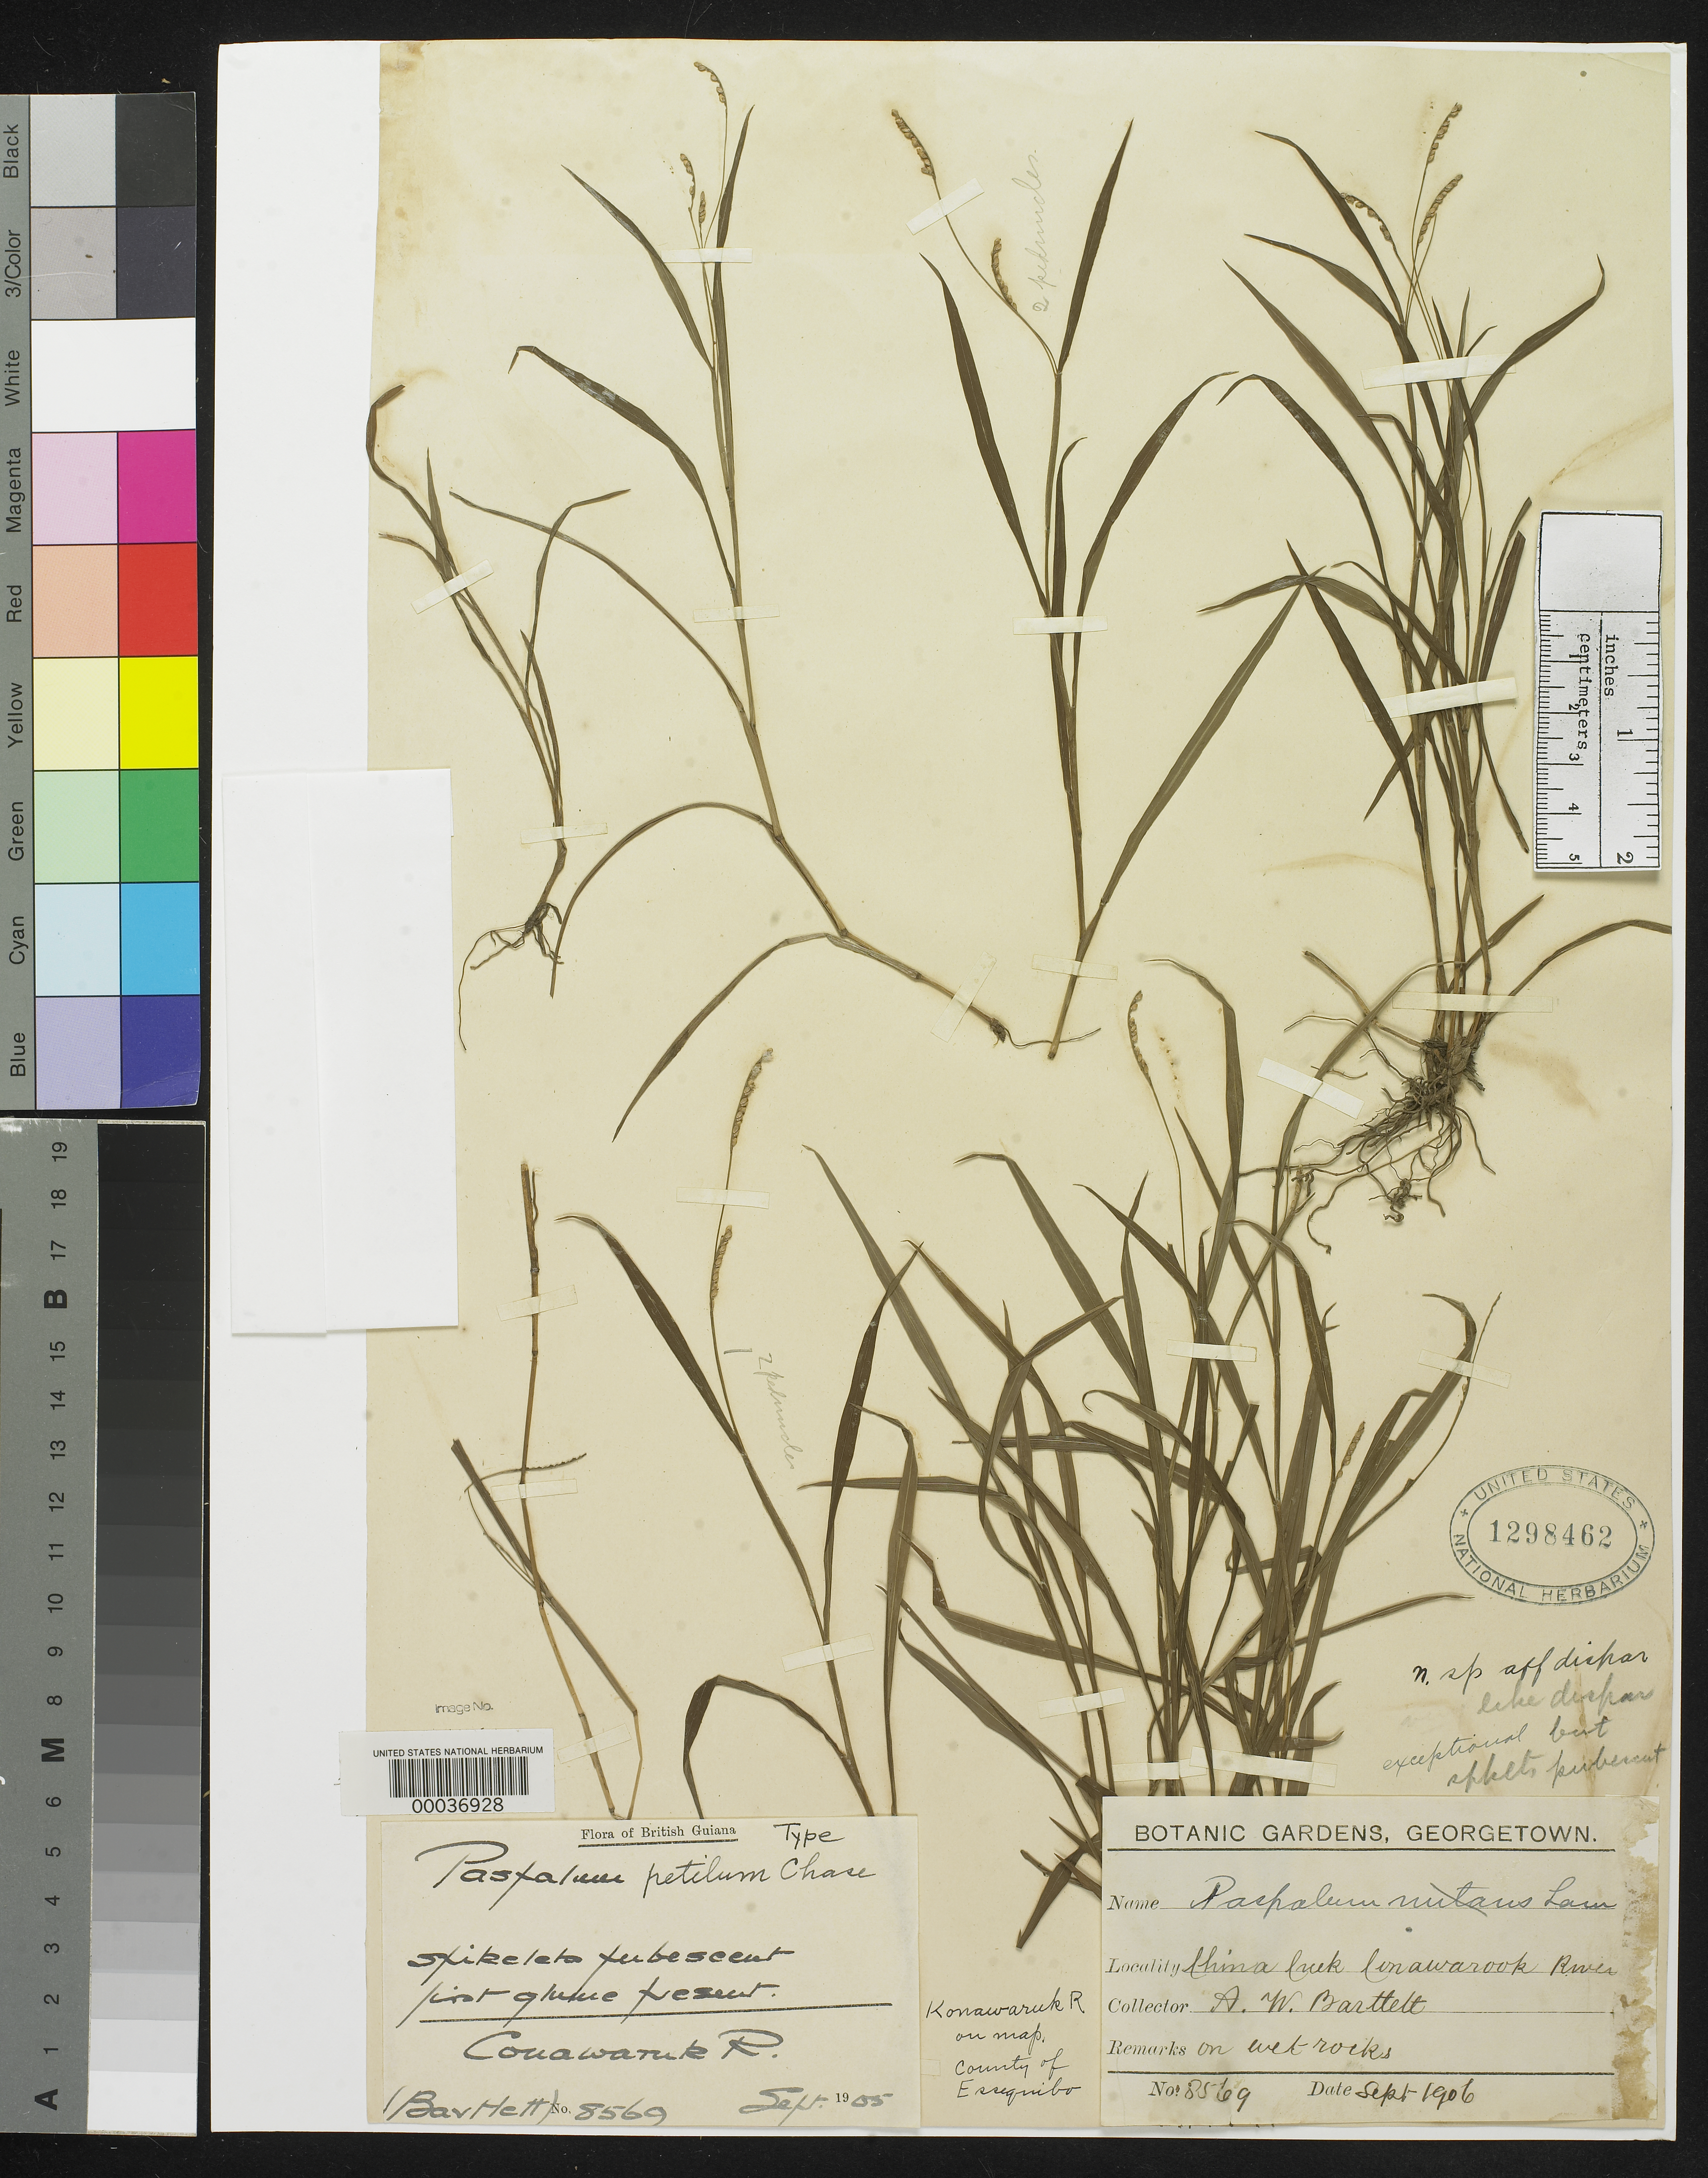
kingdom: Plantae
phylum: Tracheophyta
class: Liliopsida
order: Poales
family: Poaceae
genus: Paspalum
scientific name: Paspalum petilum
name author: Chase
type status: Holotype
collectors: A. W. Bartlett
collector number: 8569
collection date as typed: Sep 1906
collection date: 1906-09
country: Guyana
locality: Konawaruk River, Essequibo.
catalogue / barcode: US 1298462